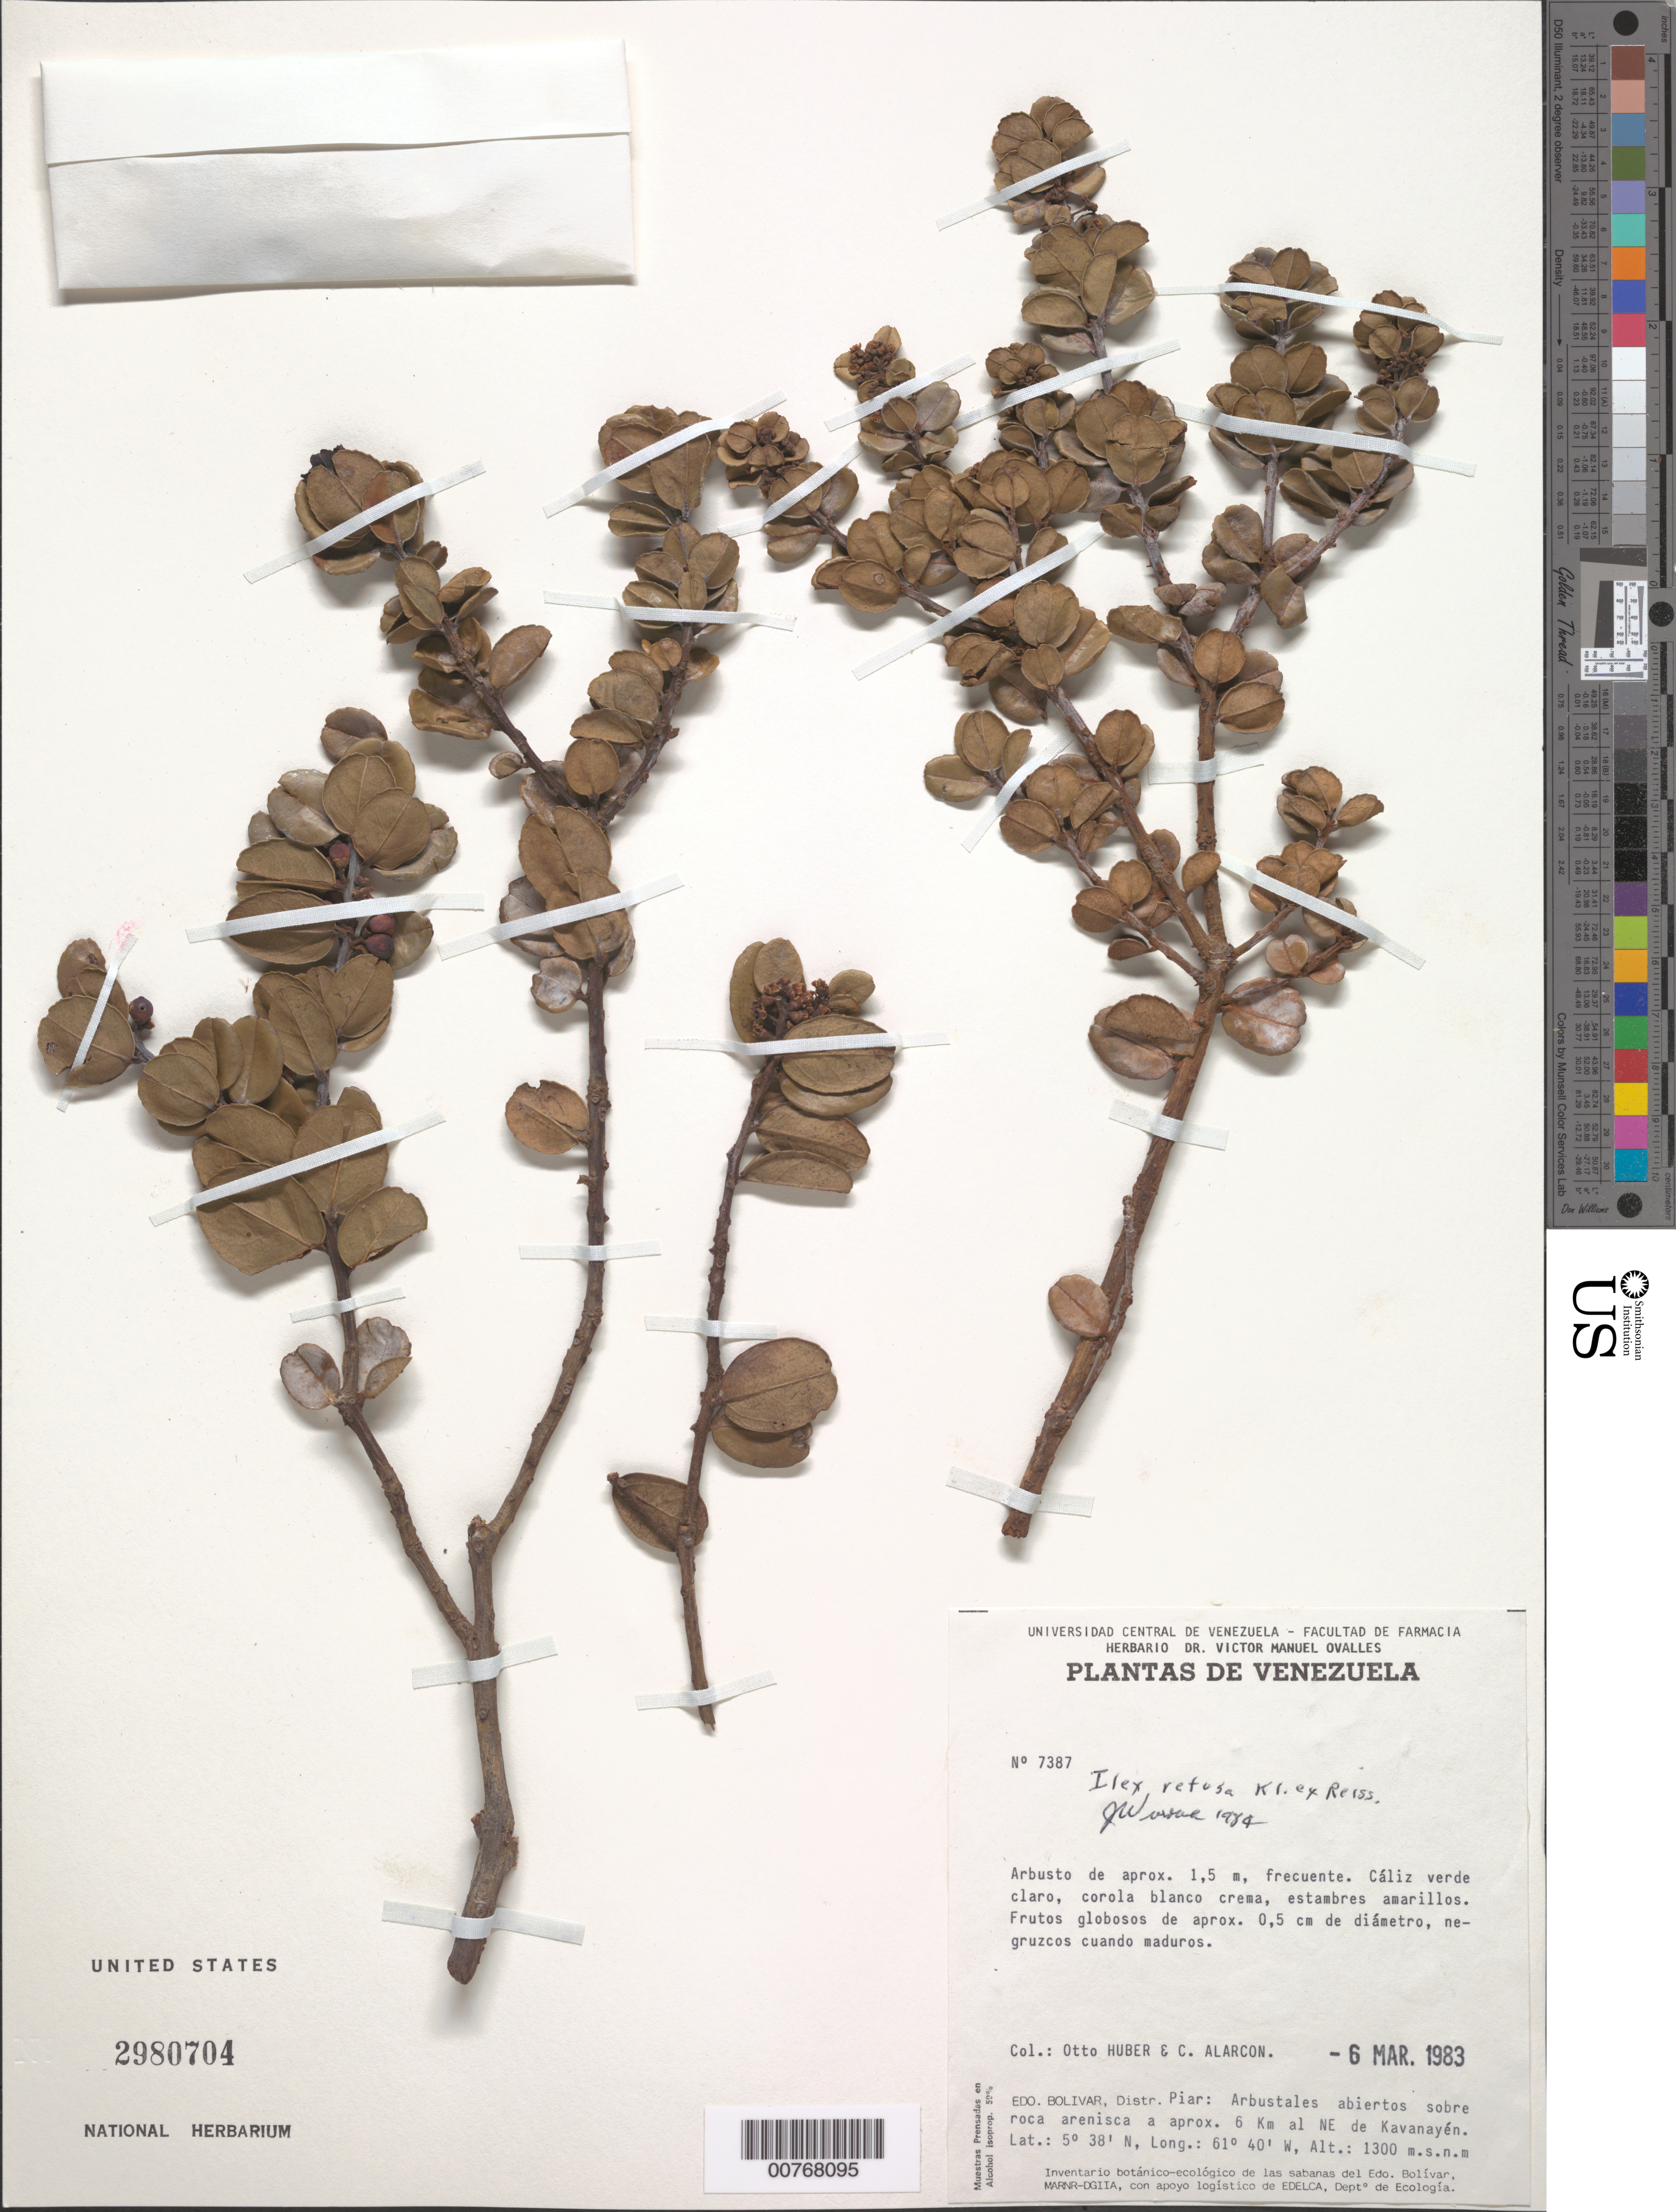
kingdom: Plantae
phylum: Tracheophyta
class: Magnoliopsida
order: Aquifoliales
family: Aquifoliaceae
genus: Ilex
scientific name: Ilex retusa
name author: Klotzsch ex Reissek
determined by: Wurdack, John J., (US), US (UNITED STATES)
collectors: O. Huber & C. Alarcon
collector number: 7387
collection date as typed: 6-Mar-83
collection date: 1983-03-06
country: Venezuela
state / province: Bolívar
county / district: Piar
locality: Kavanayén, aprox. 6 km NE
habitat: Vegetation of tall shrubs on sandy rock (arbustales abiertos sobre roca arenisca)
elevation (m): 1300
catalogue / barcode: US 2980704